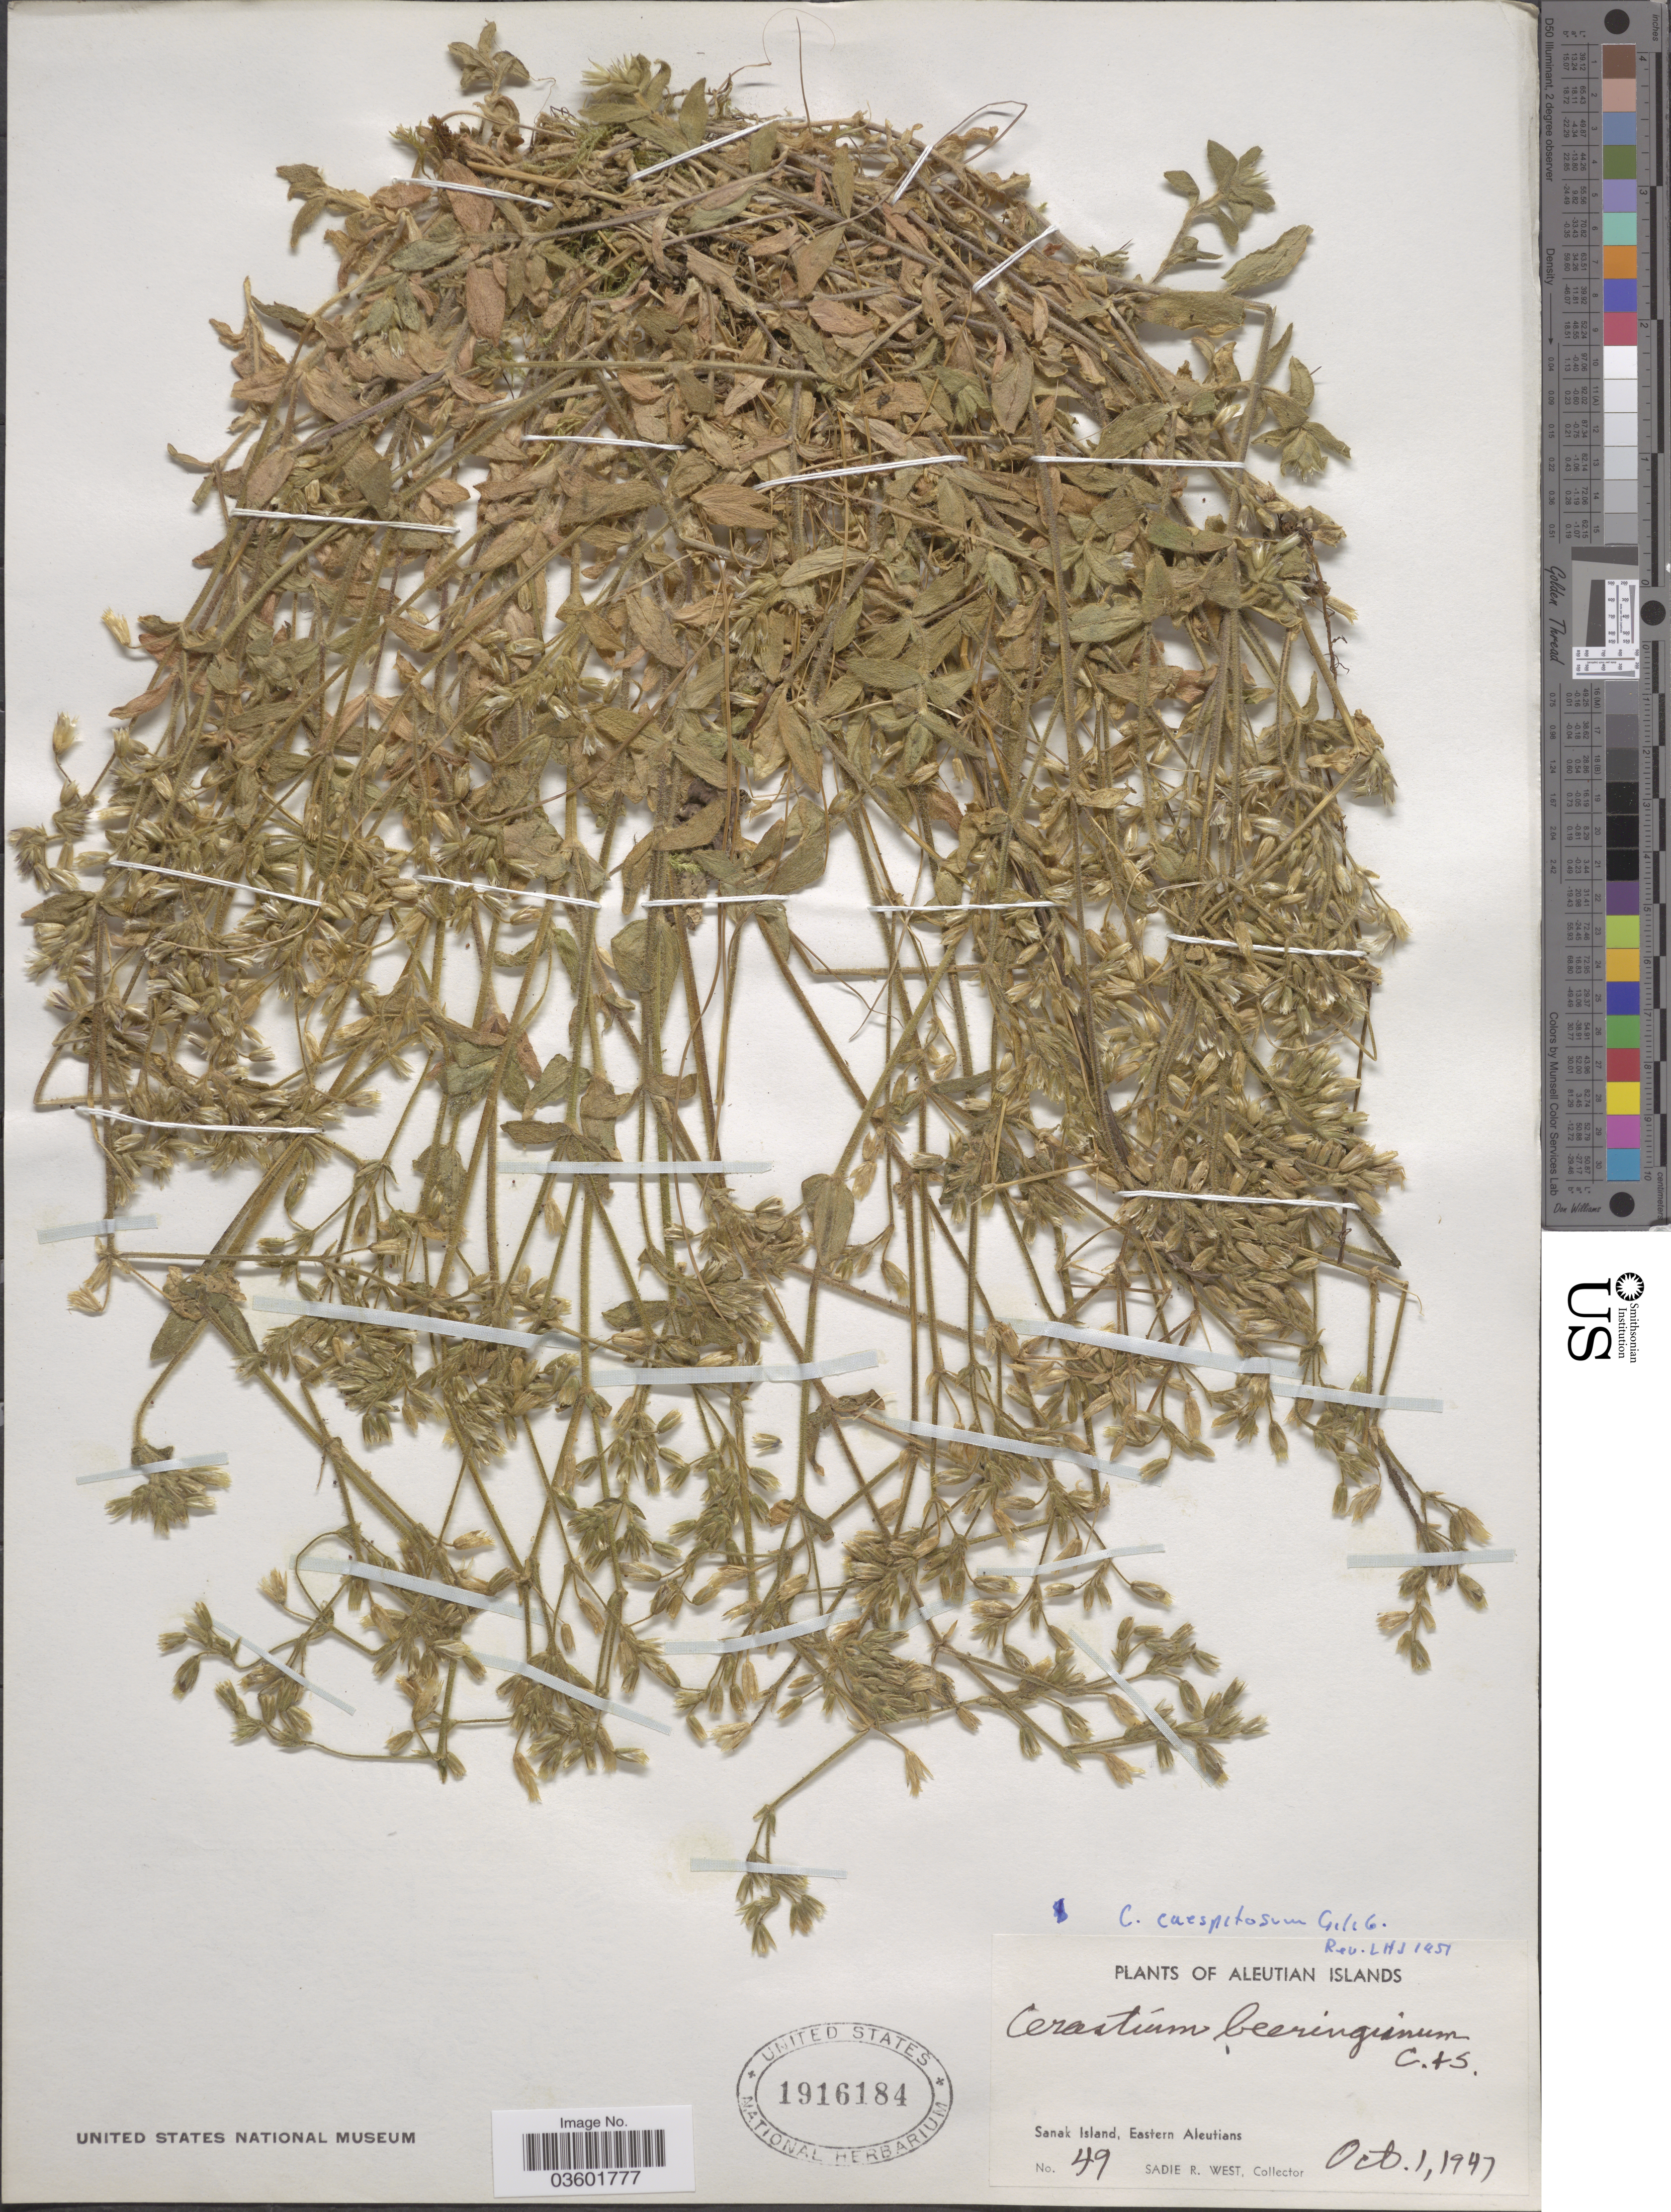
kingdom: Plantae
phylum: Tracheophyta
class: Magnoliopsida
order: Caryophyllales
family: Caryophyllaceae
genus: Cerastium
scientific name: Cerastium caespitosum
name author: Rchb. & Kit.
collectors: S. R. West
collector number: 49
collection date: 1947-10-01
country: United States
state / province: Alaska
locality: Aleutian Islands. Sanak Island, Eastern Aleutians.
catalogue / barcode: US 1916184